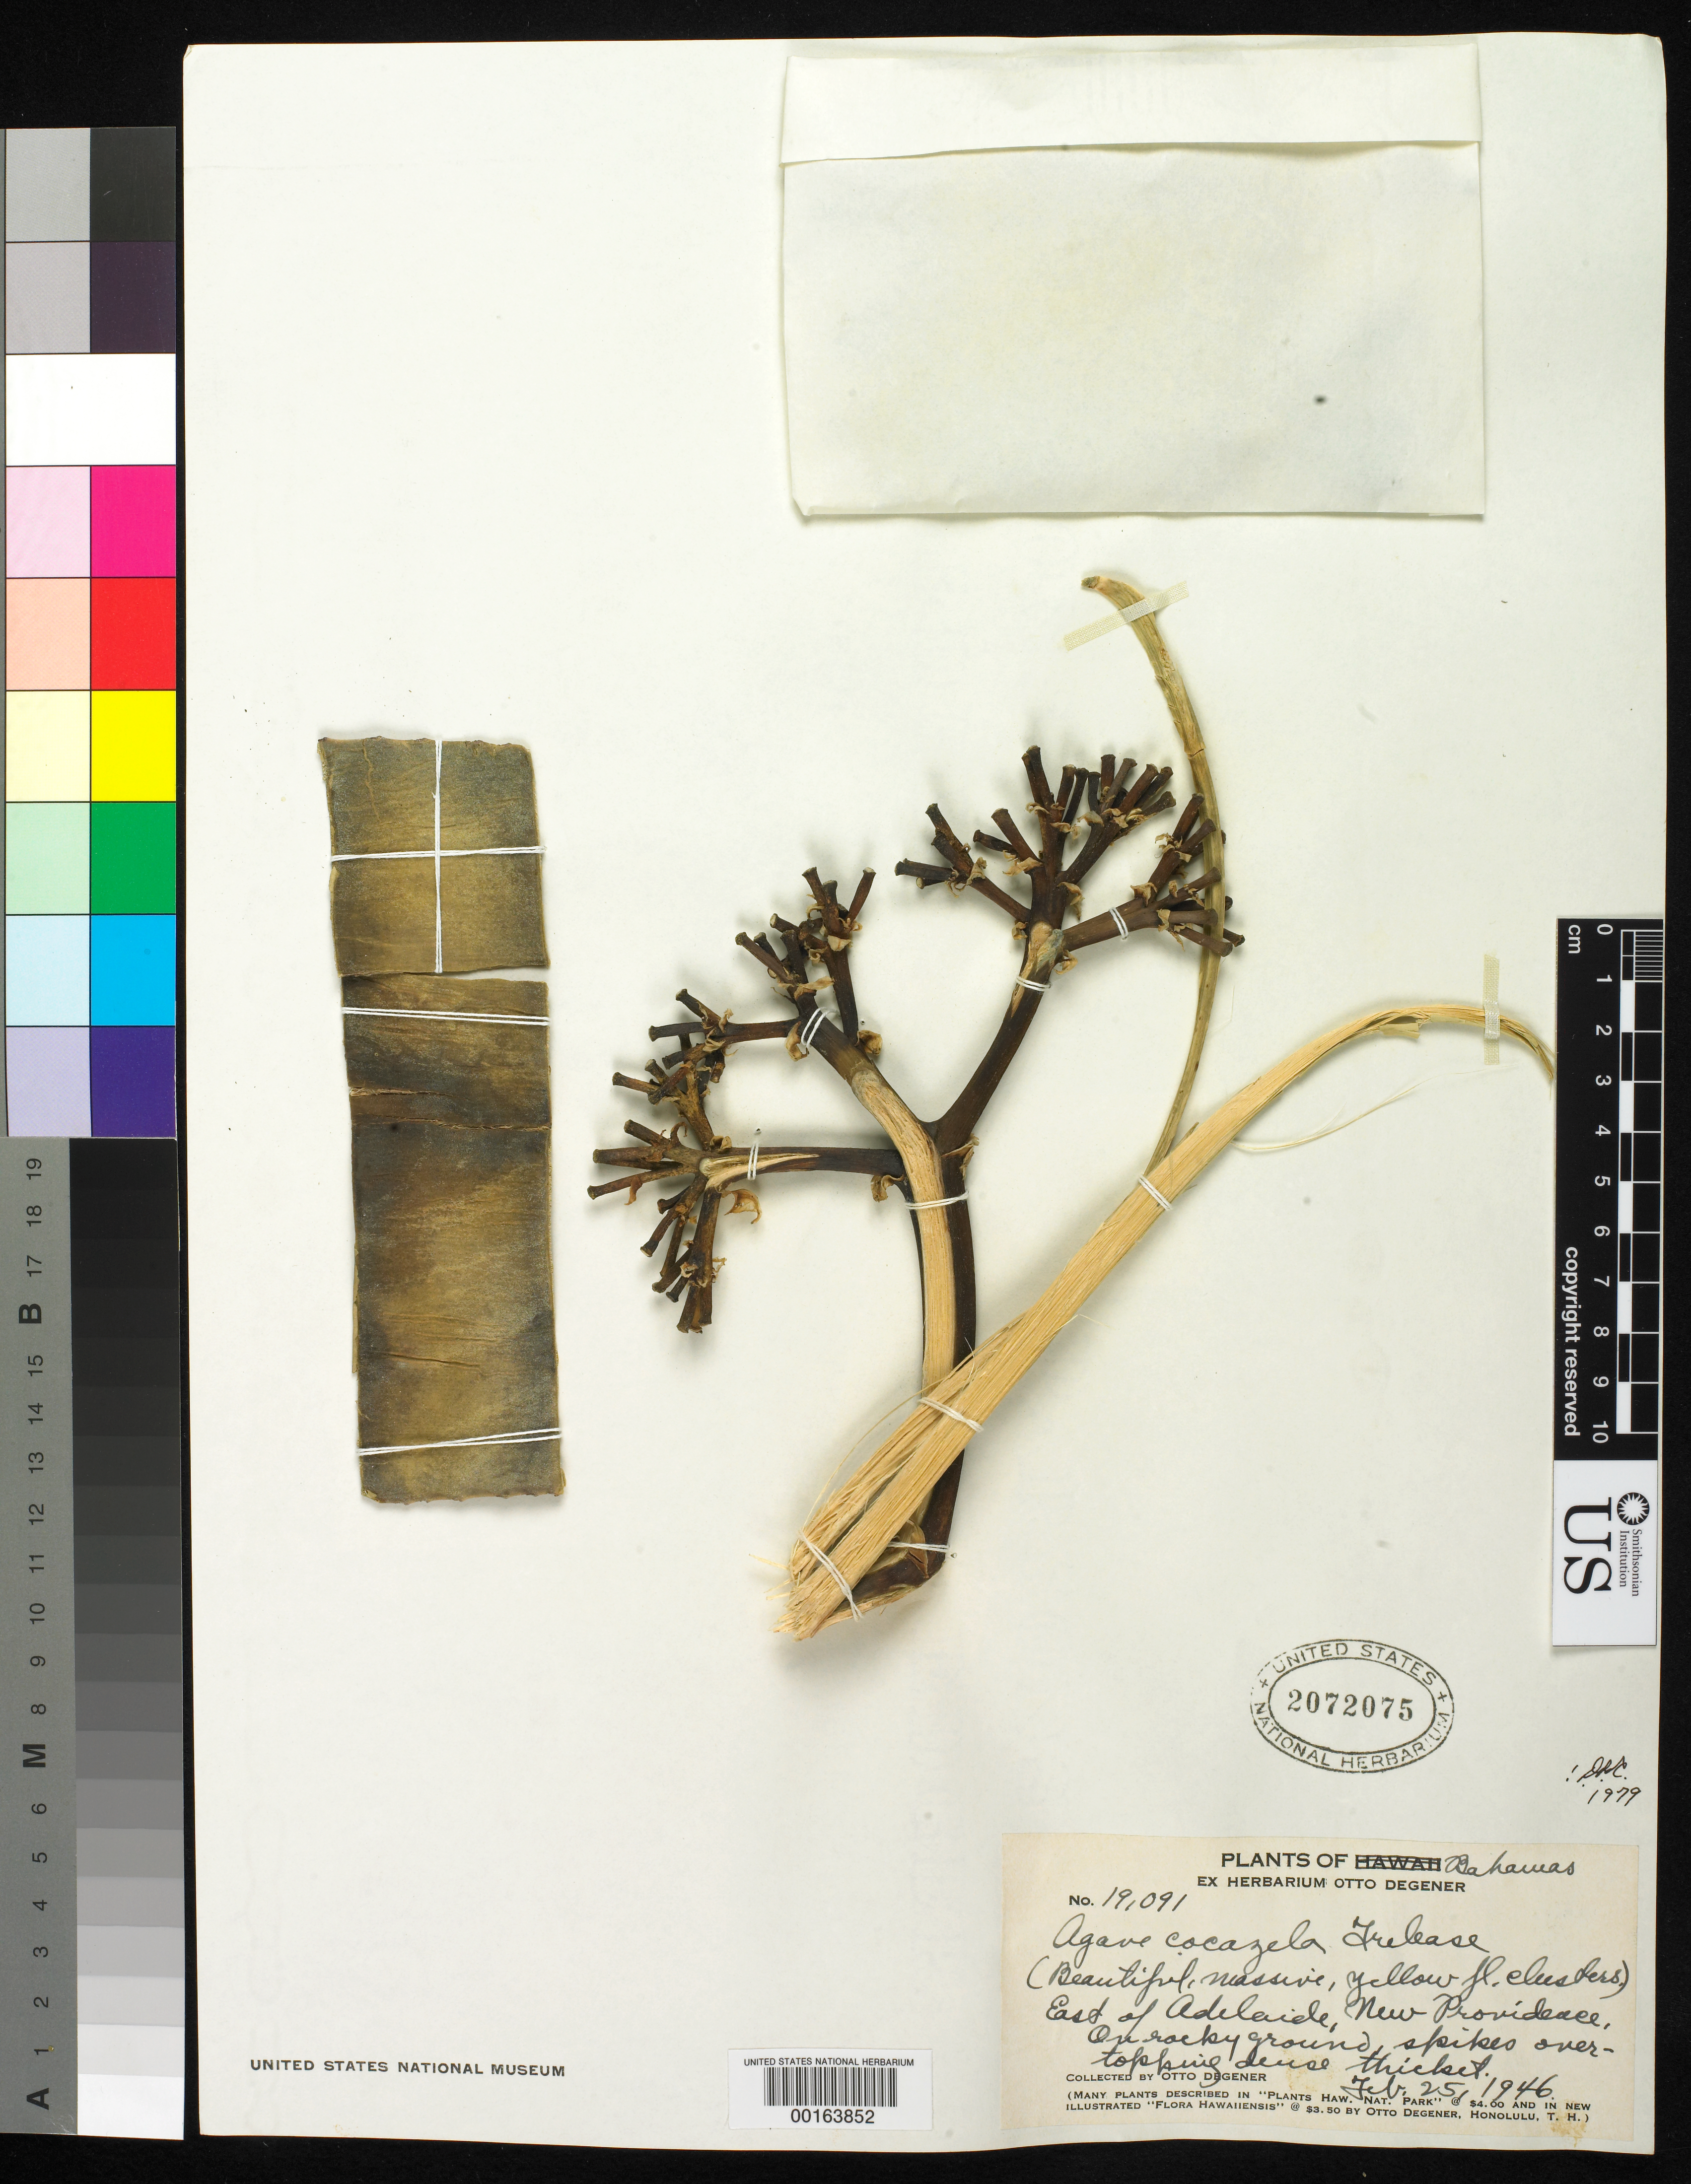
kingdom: Plantae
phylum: Tracheophyta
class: Liliopsida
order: Asparagales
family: Asparagaceae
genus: Agave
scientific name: Agave cocazela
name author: Trel.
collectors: O. Degener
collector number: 19091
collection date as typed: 25 Feb 1946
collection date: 1946-02-25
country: Bahamas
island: New Providence Island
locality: E of adelaide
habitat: On rocky ground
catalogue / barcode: US 2072075